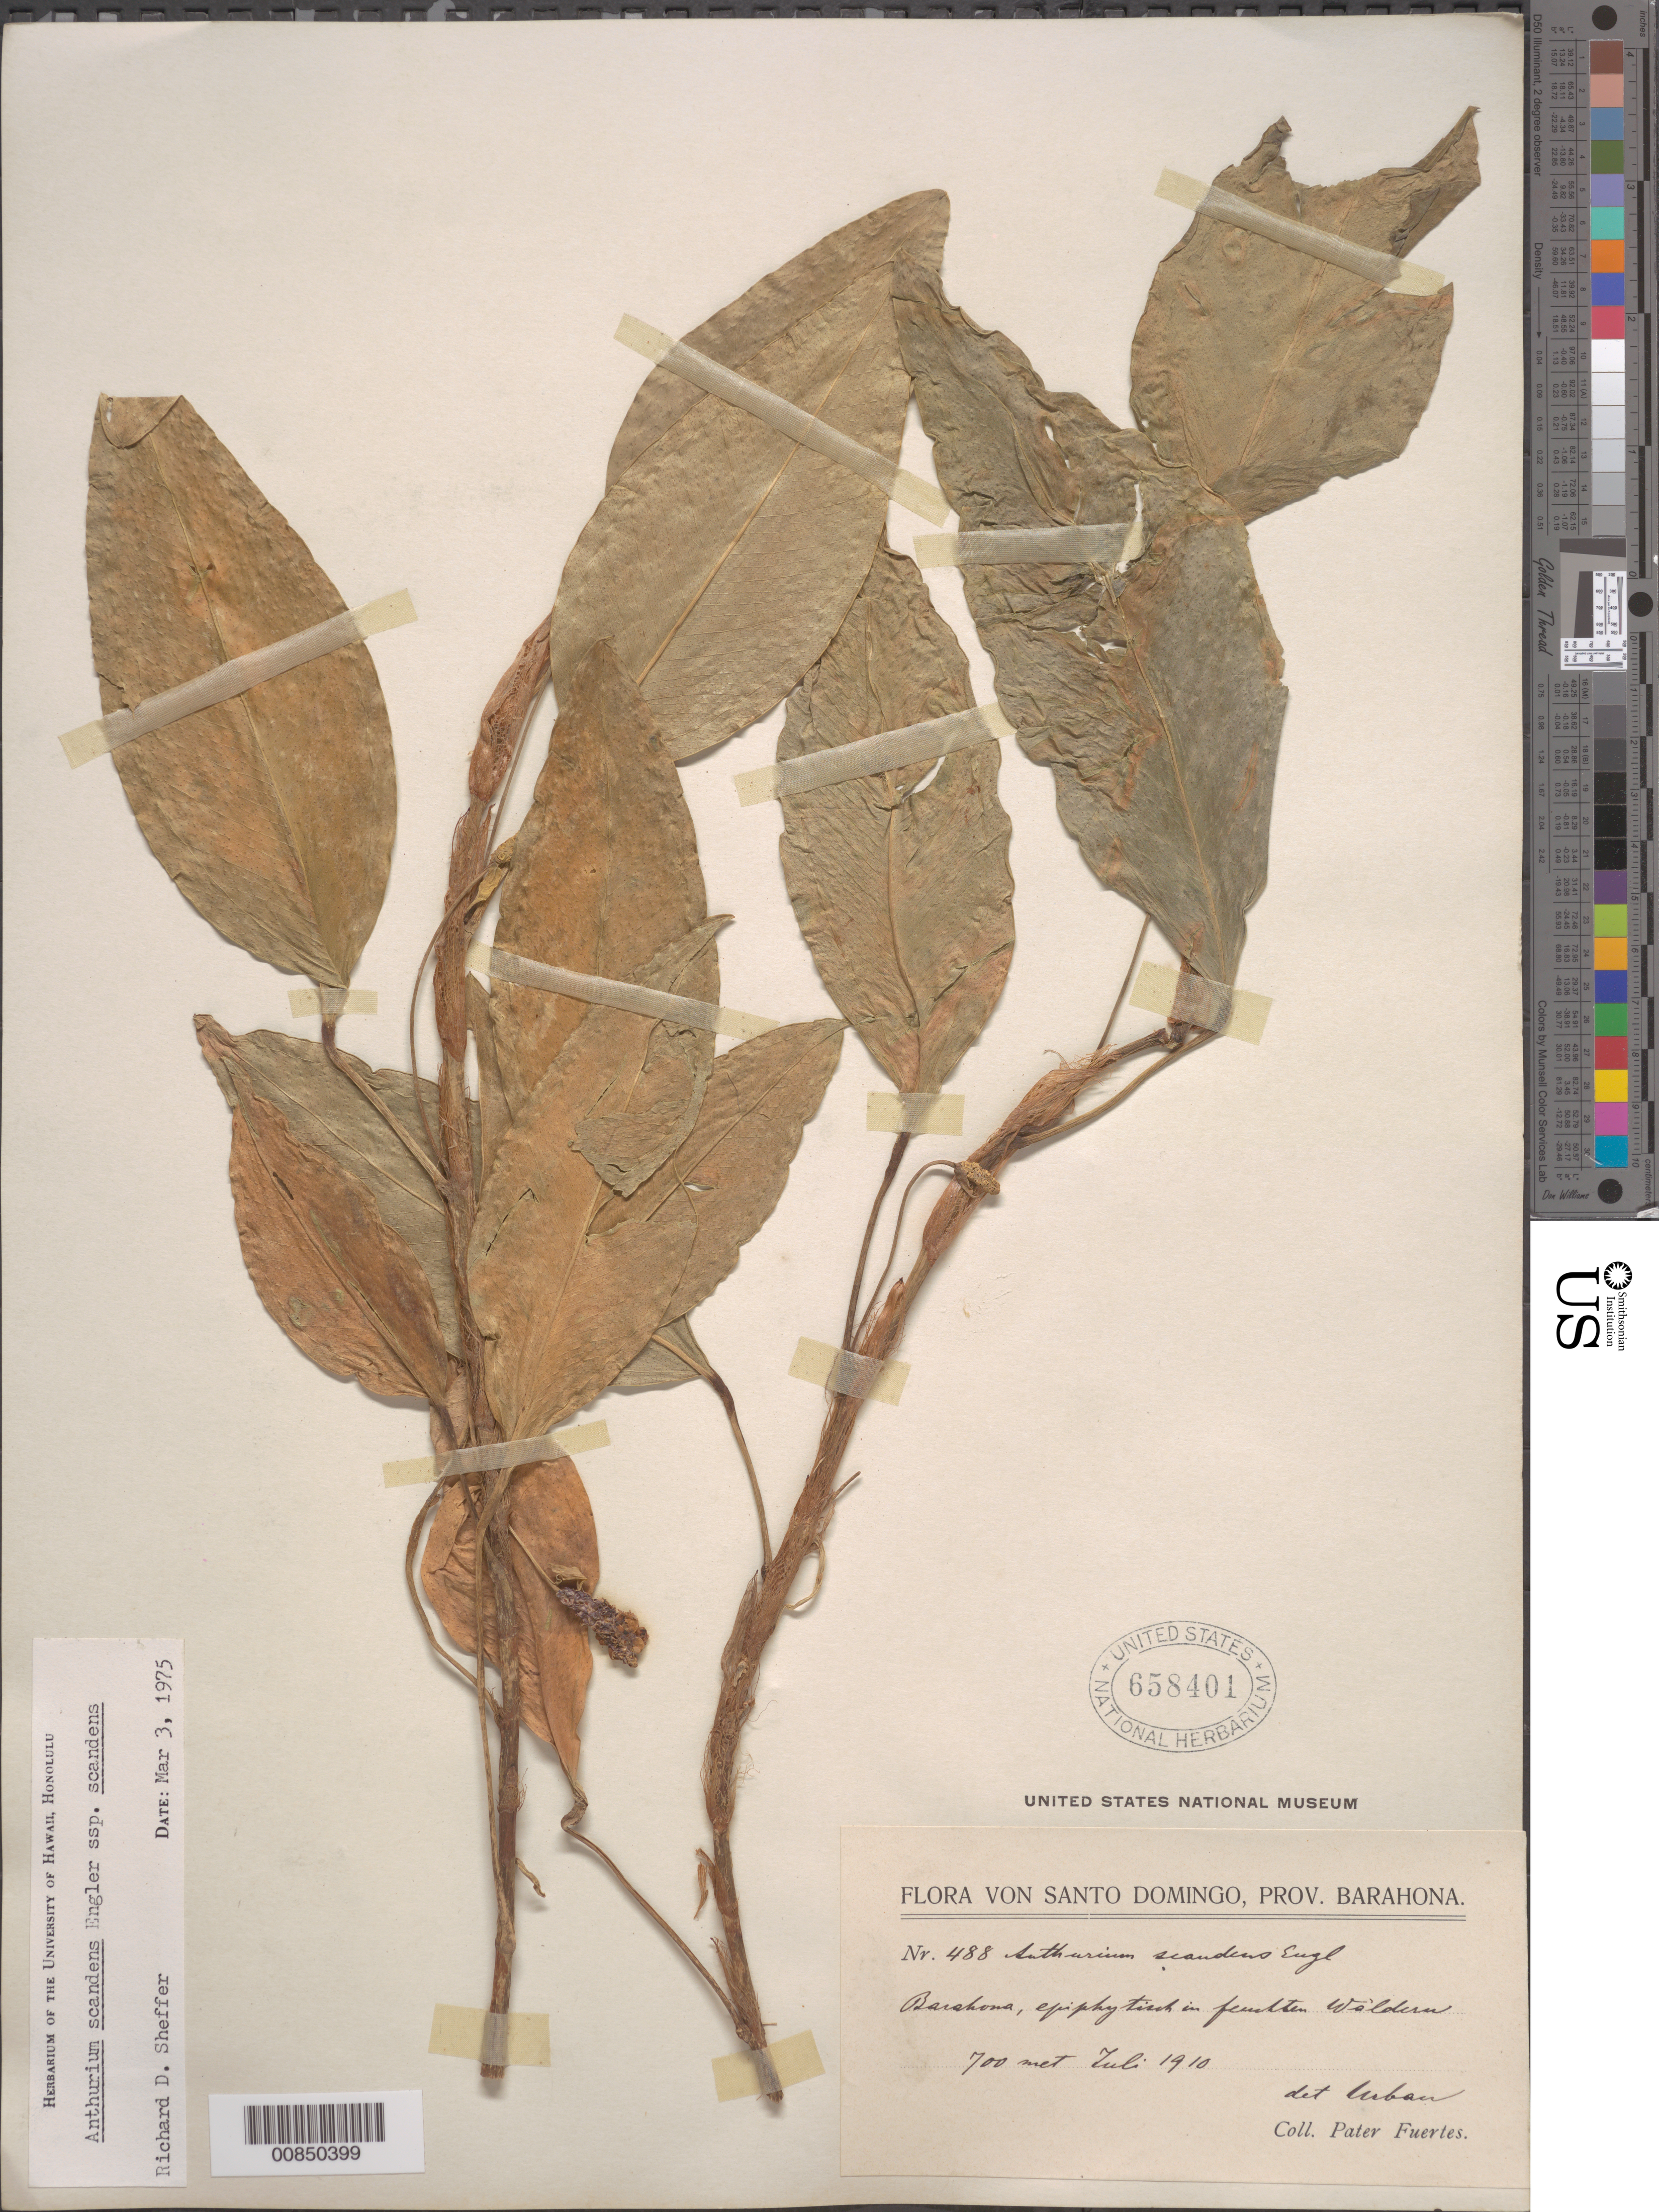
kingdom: Plantae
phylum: Tracheophyta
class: Liliopsida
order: Alismatales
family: Araceae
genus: Anthurium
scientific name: Anthurium scandens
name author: (Aubl.) Engl.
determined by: Sheffer, R. D.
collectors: M. D. Fuertes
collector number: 488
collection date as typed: Jul 1910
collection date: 1910-07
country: Dominican Republic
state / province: Barahona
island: Hispaniola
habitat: In "feuhten Walderu"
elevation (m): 700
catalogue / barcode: US 658401